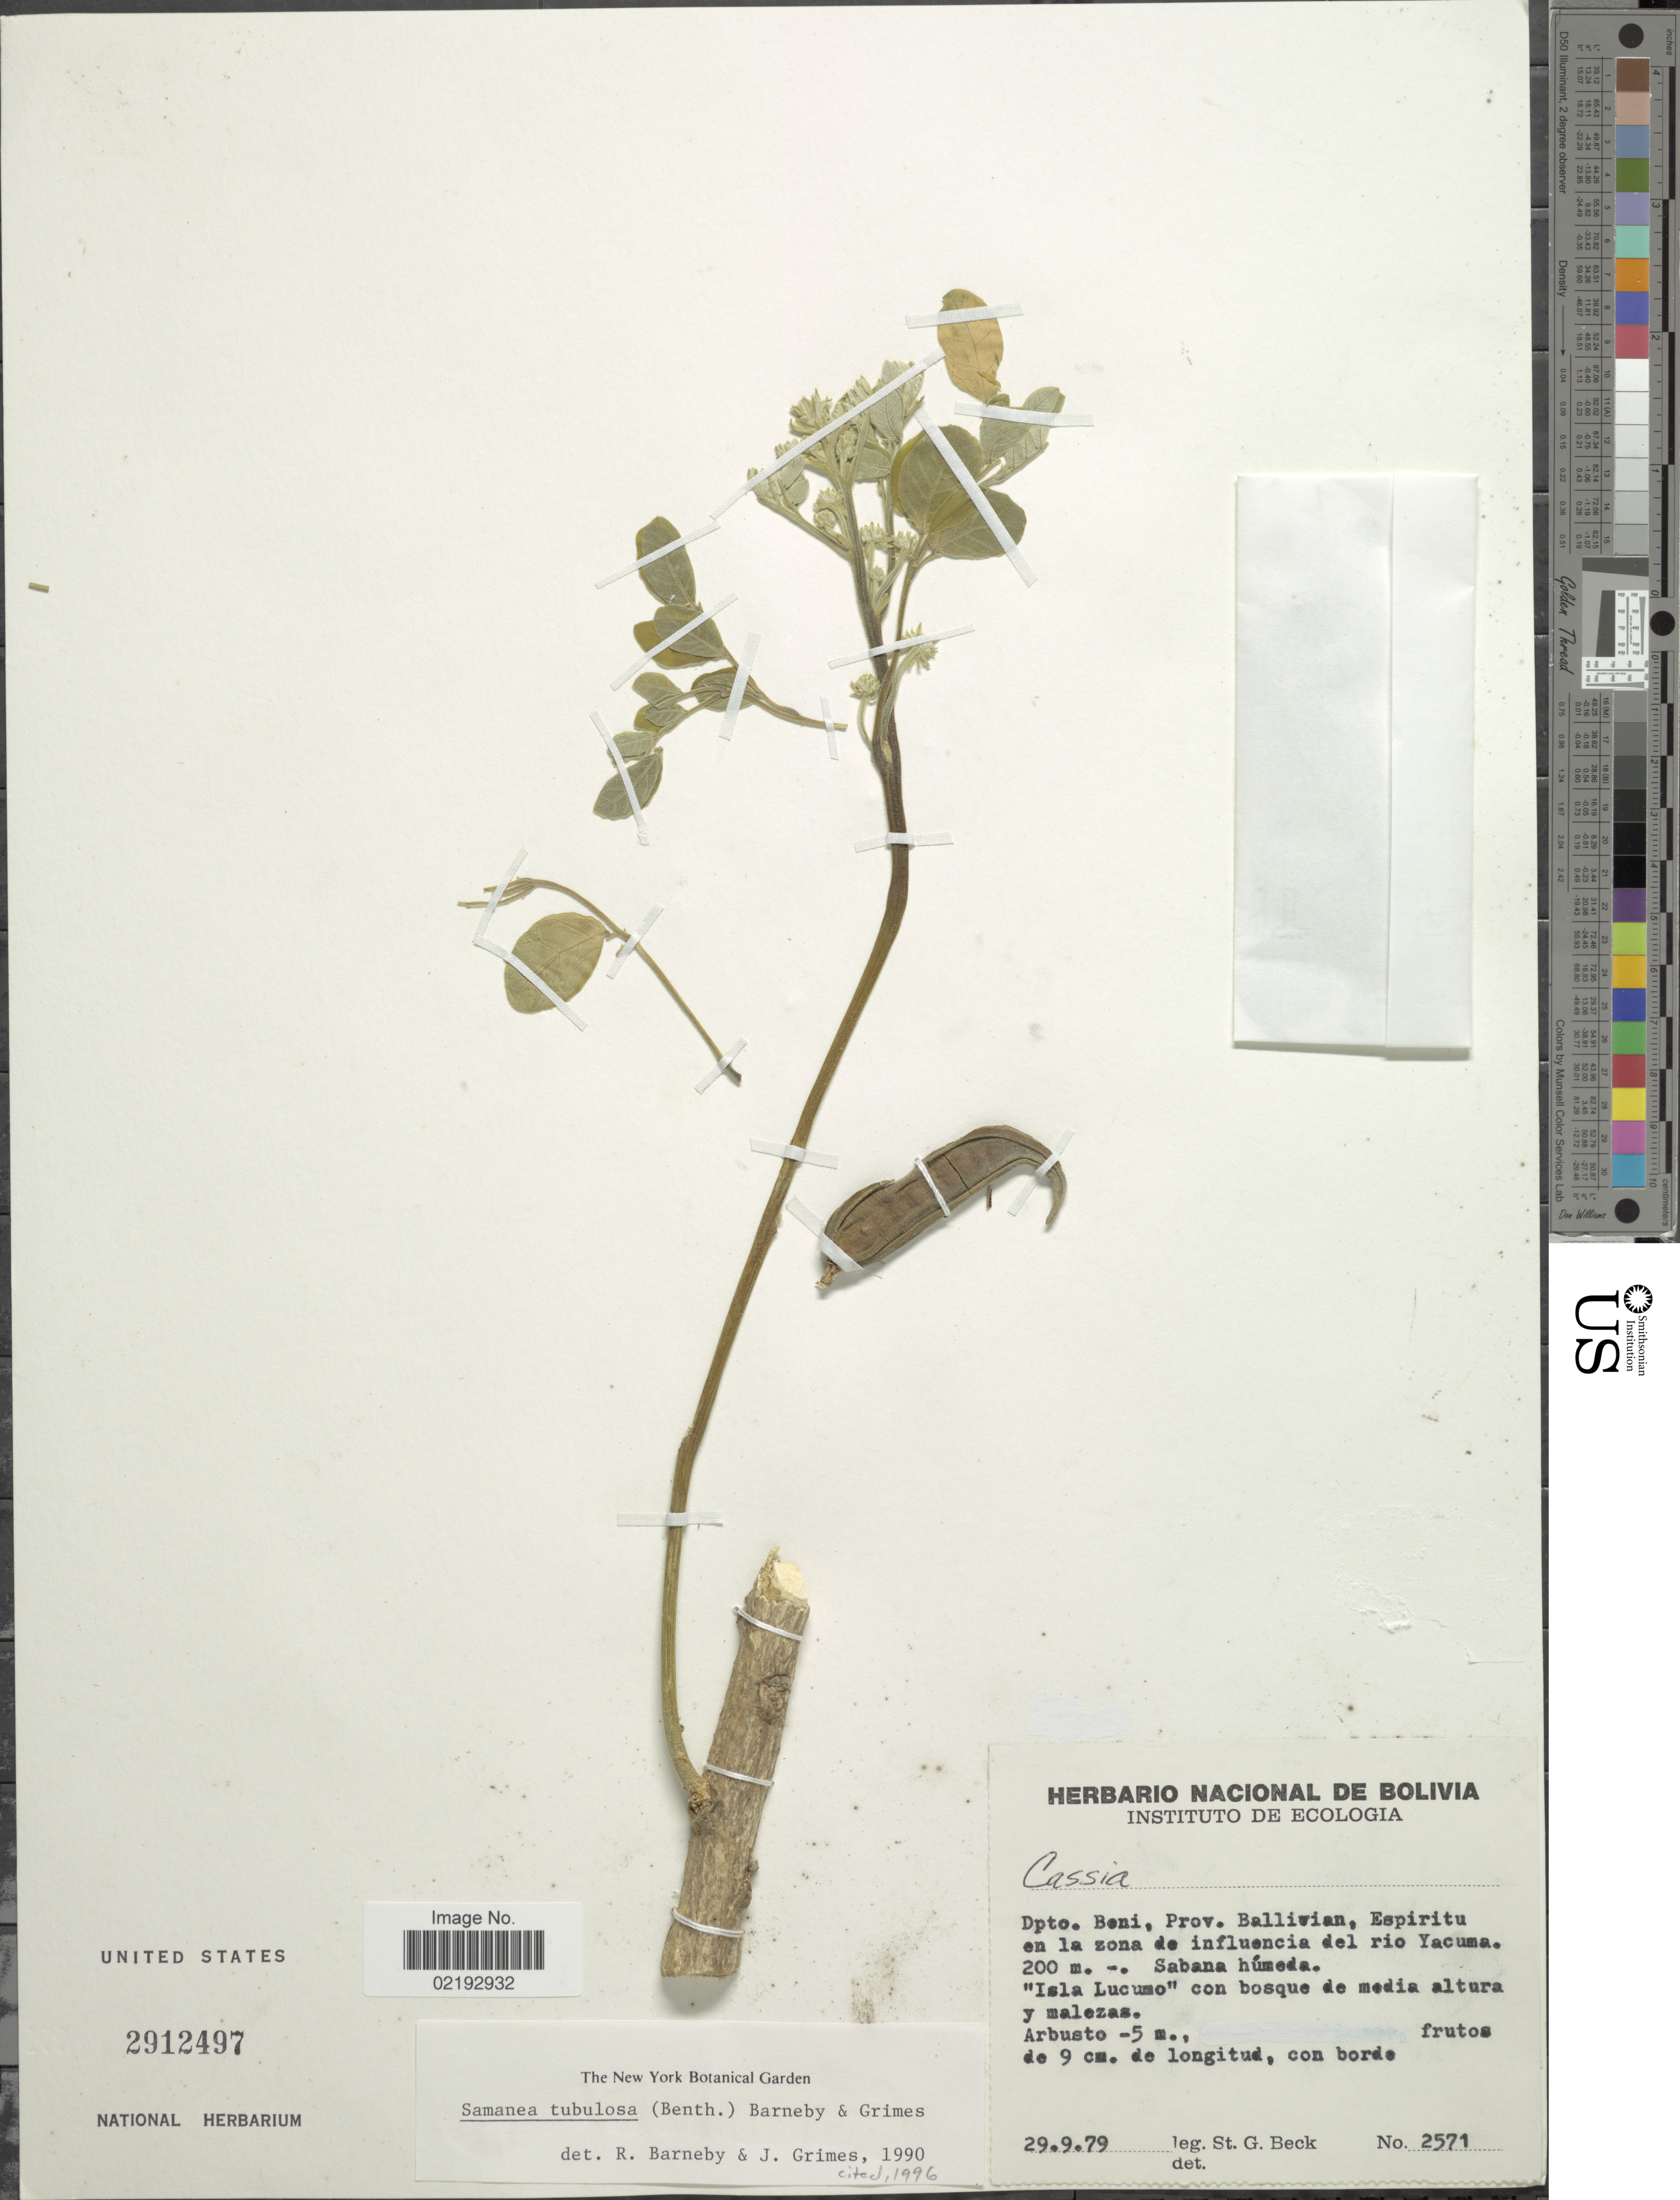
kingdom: Plantae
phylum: Tracheophyta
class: Magnoliopsida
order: Fabales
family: Fabaceae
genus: Samanea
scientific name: Samanea tubulosa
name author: (Benth.) Barneby & J.W. Grimes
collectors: S. G. Beck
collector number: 2571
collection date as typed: Transcribed d/m/y: 29/9/79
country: Bolivia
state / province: Beni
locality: Prov. Ballivian, Espiritu en la zona de influencia del rio Yacuma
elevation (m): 200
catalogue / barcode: US 2912497